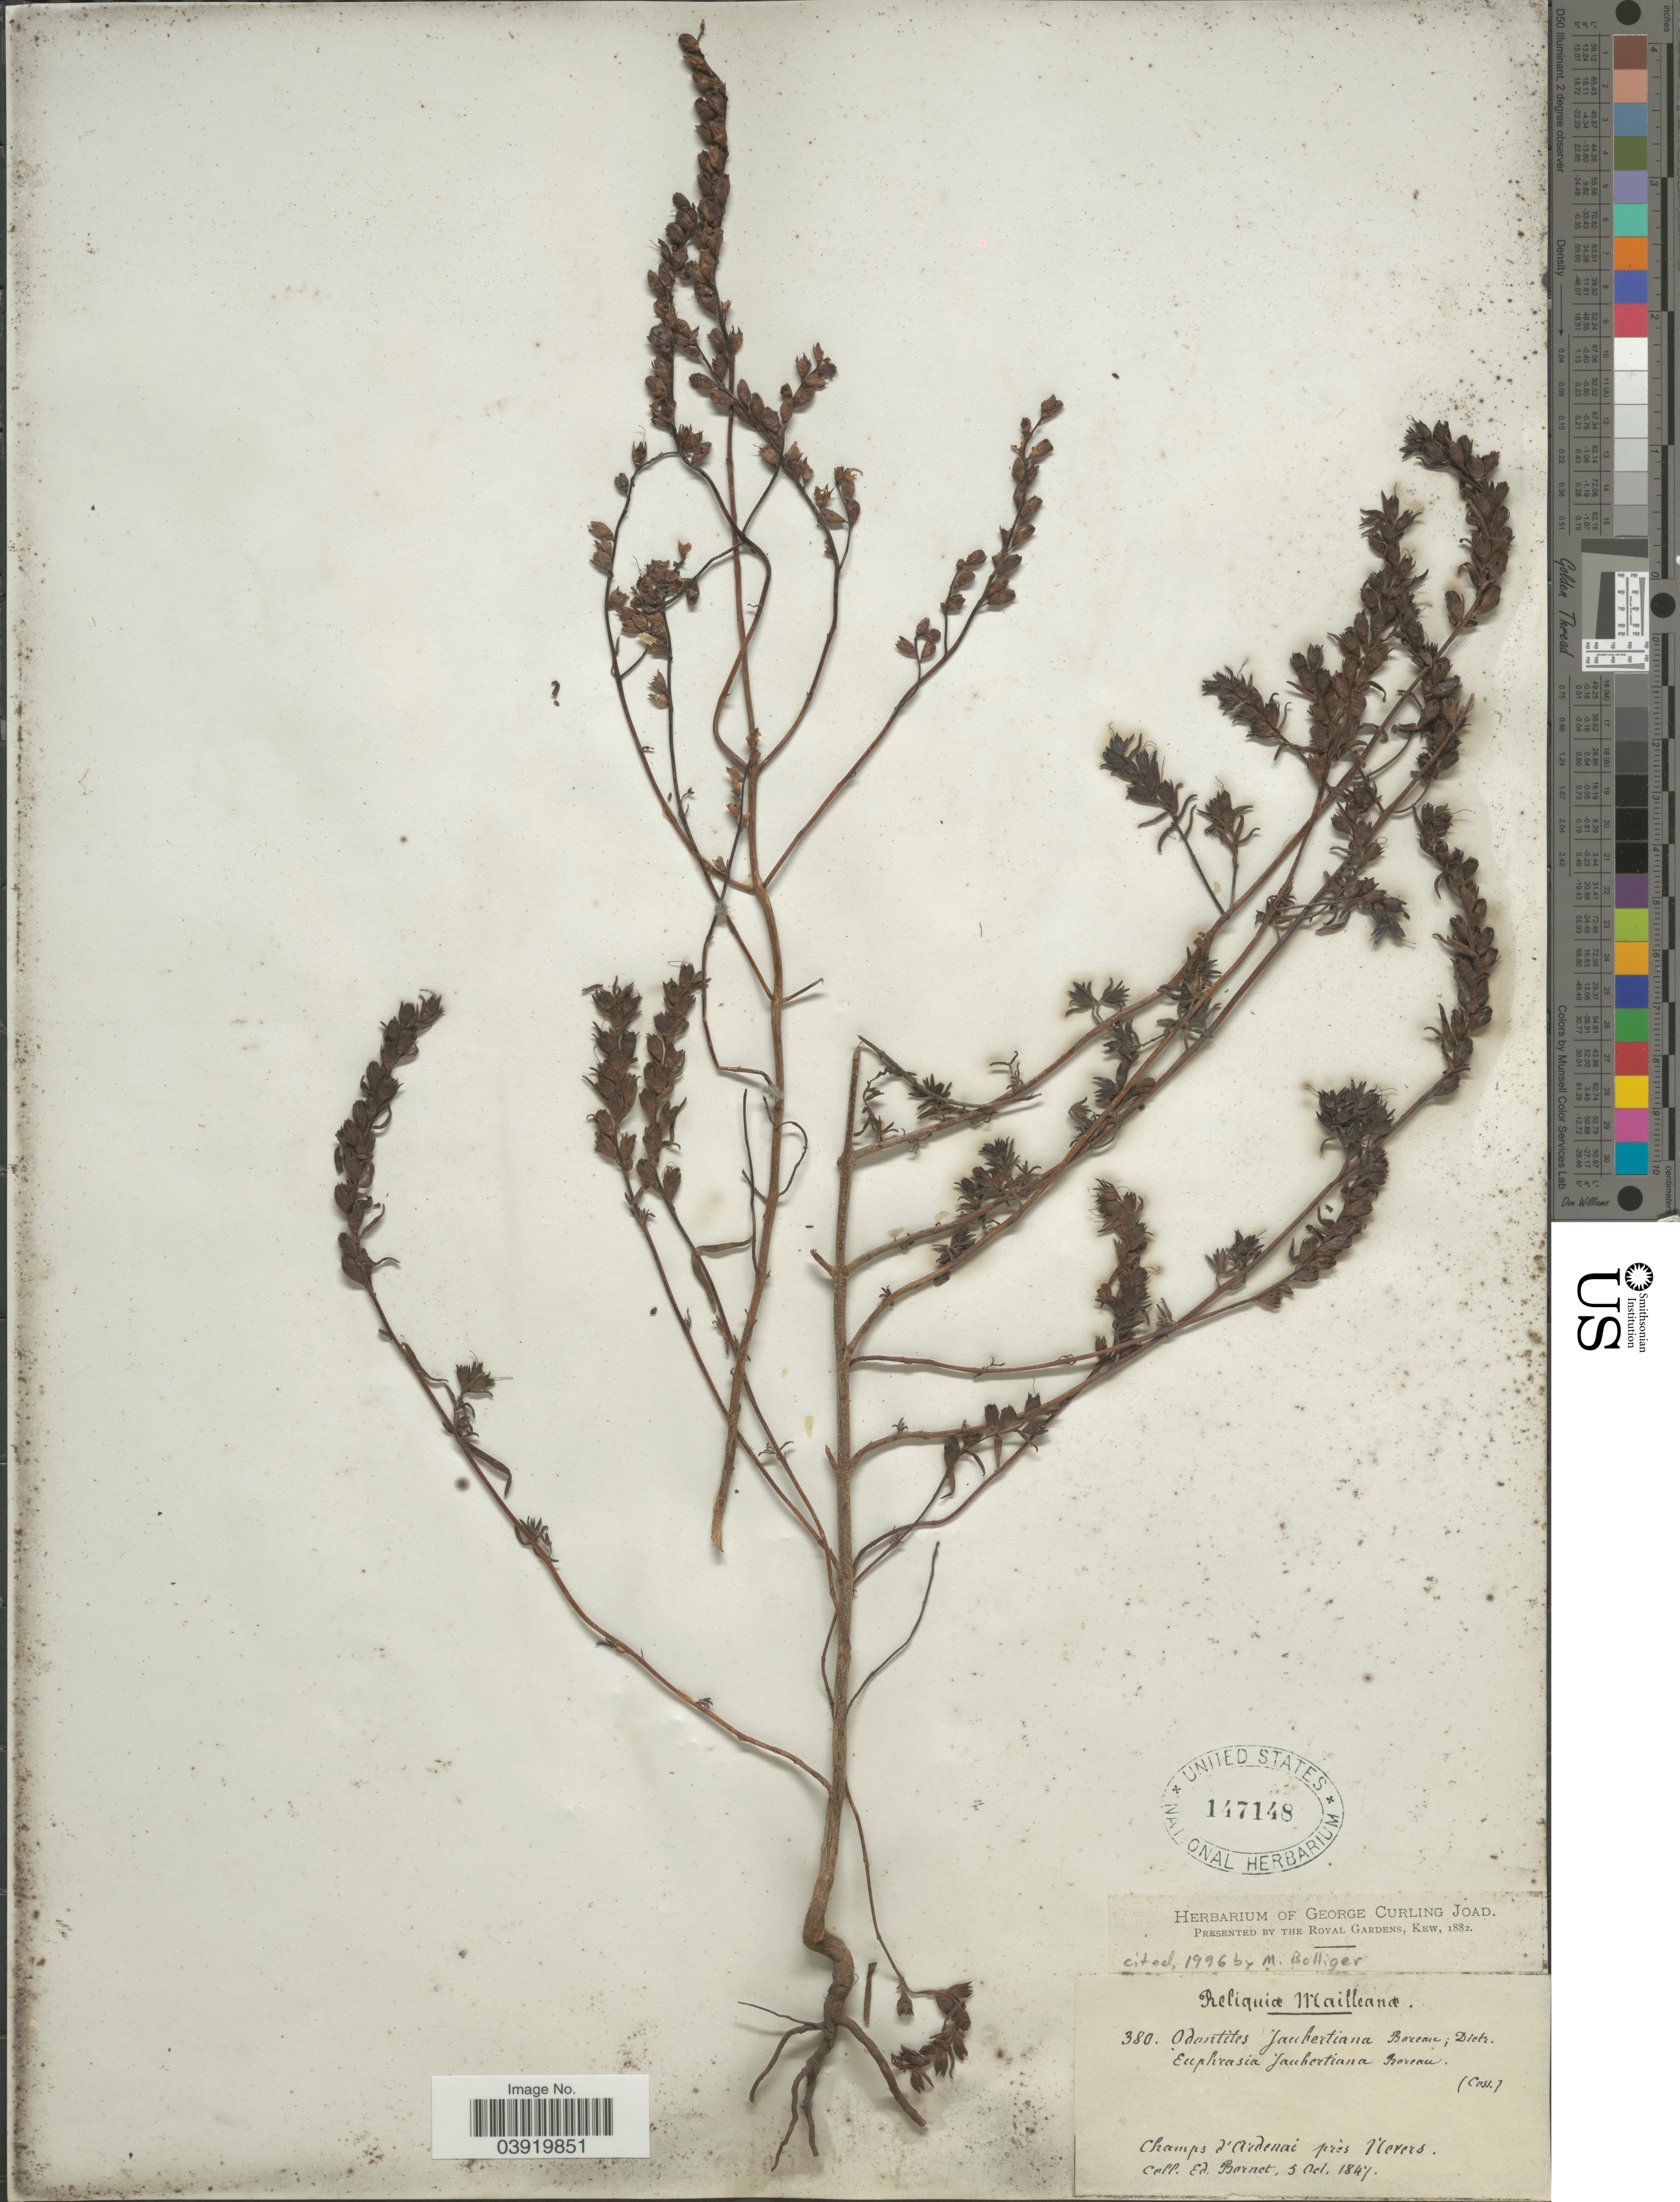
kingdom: Plantae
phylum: Tracheophyta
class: Magnoliopsida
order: Lamiales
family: Orobanchaceae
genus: Odontites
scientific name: Odontites jaubertianus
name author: D. Dietr.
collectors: E. Bornet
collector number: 380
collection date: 1847-10-05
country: France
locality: Champs d'Ardenai près Nevers.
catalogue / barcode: US 147148